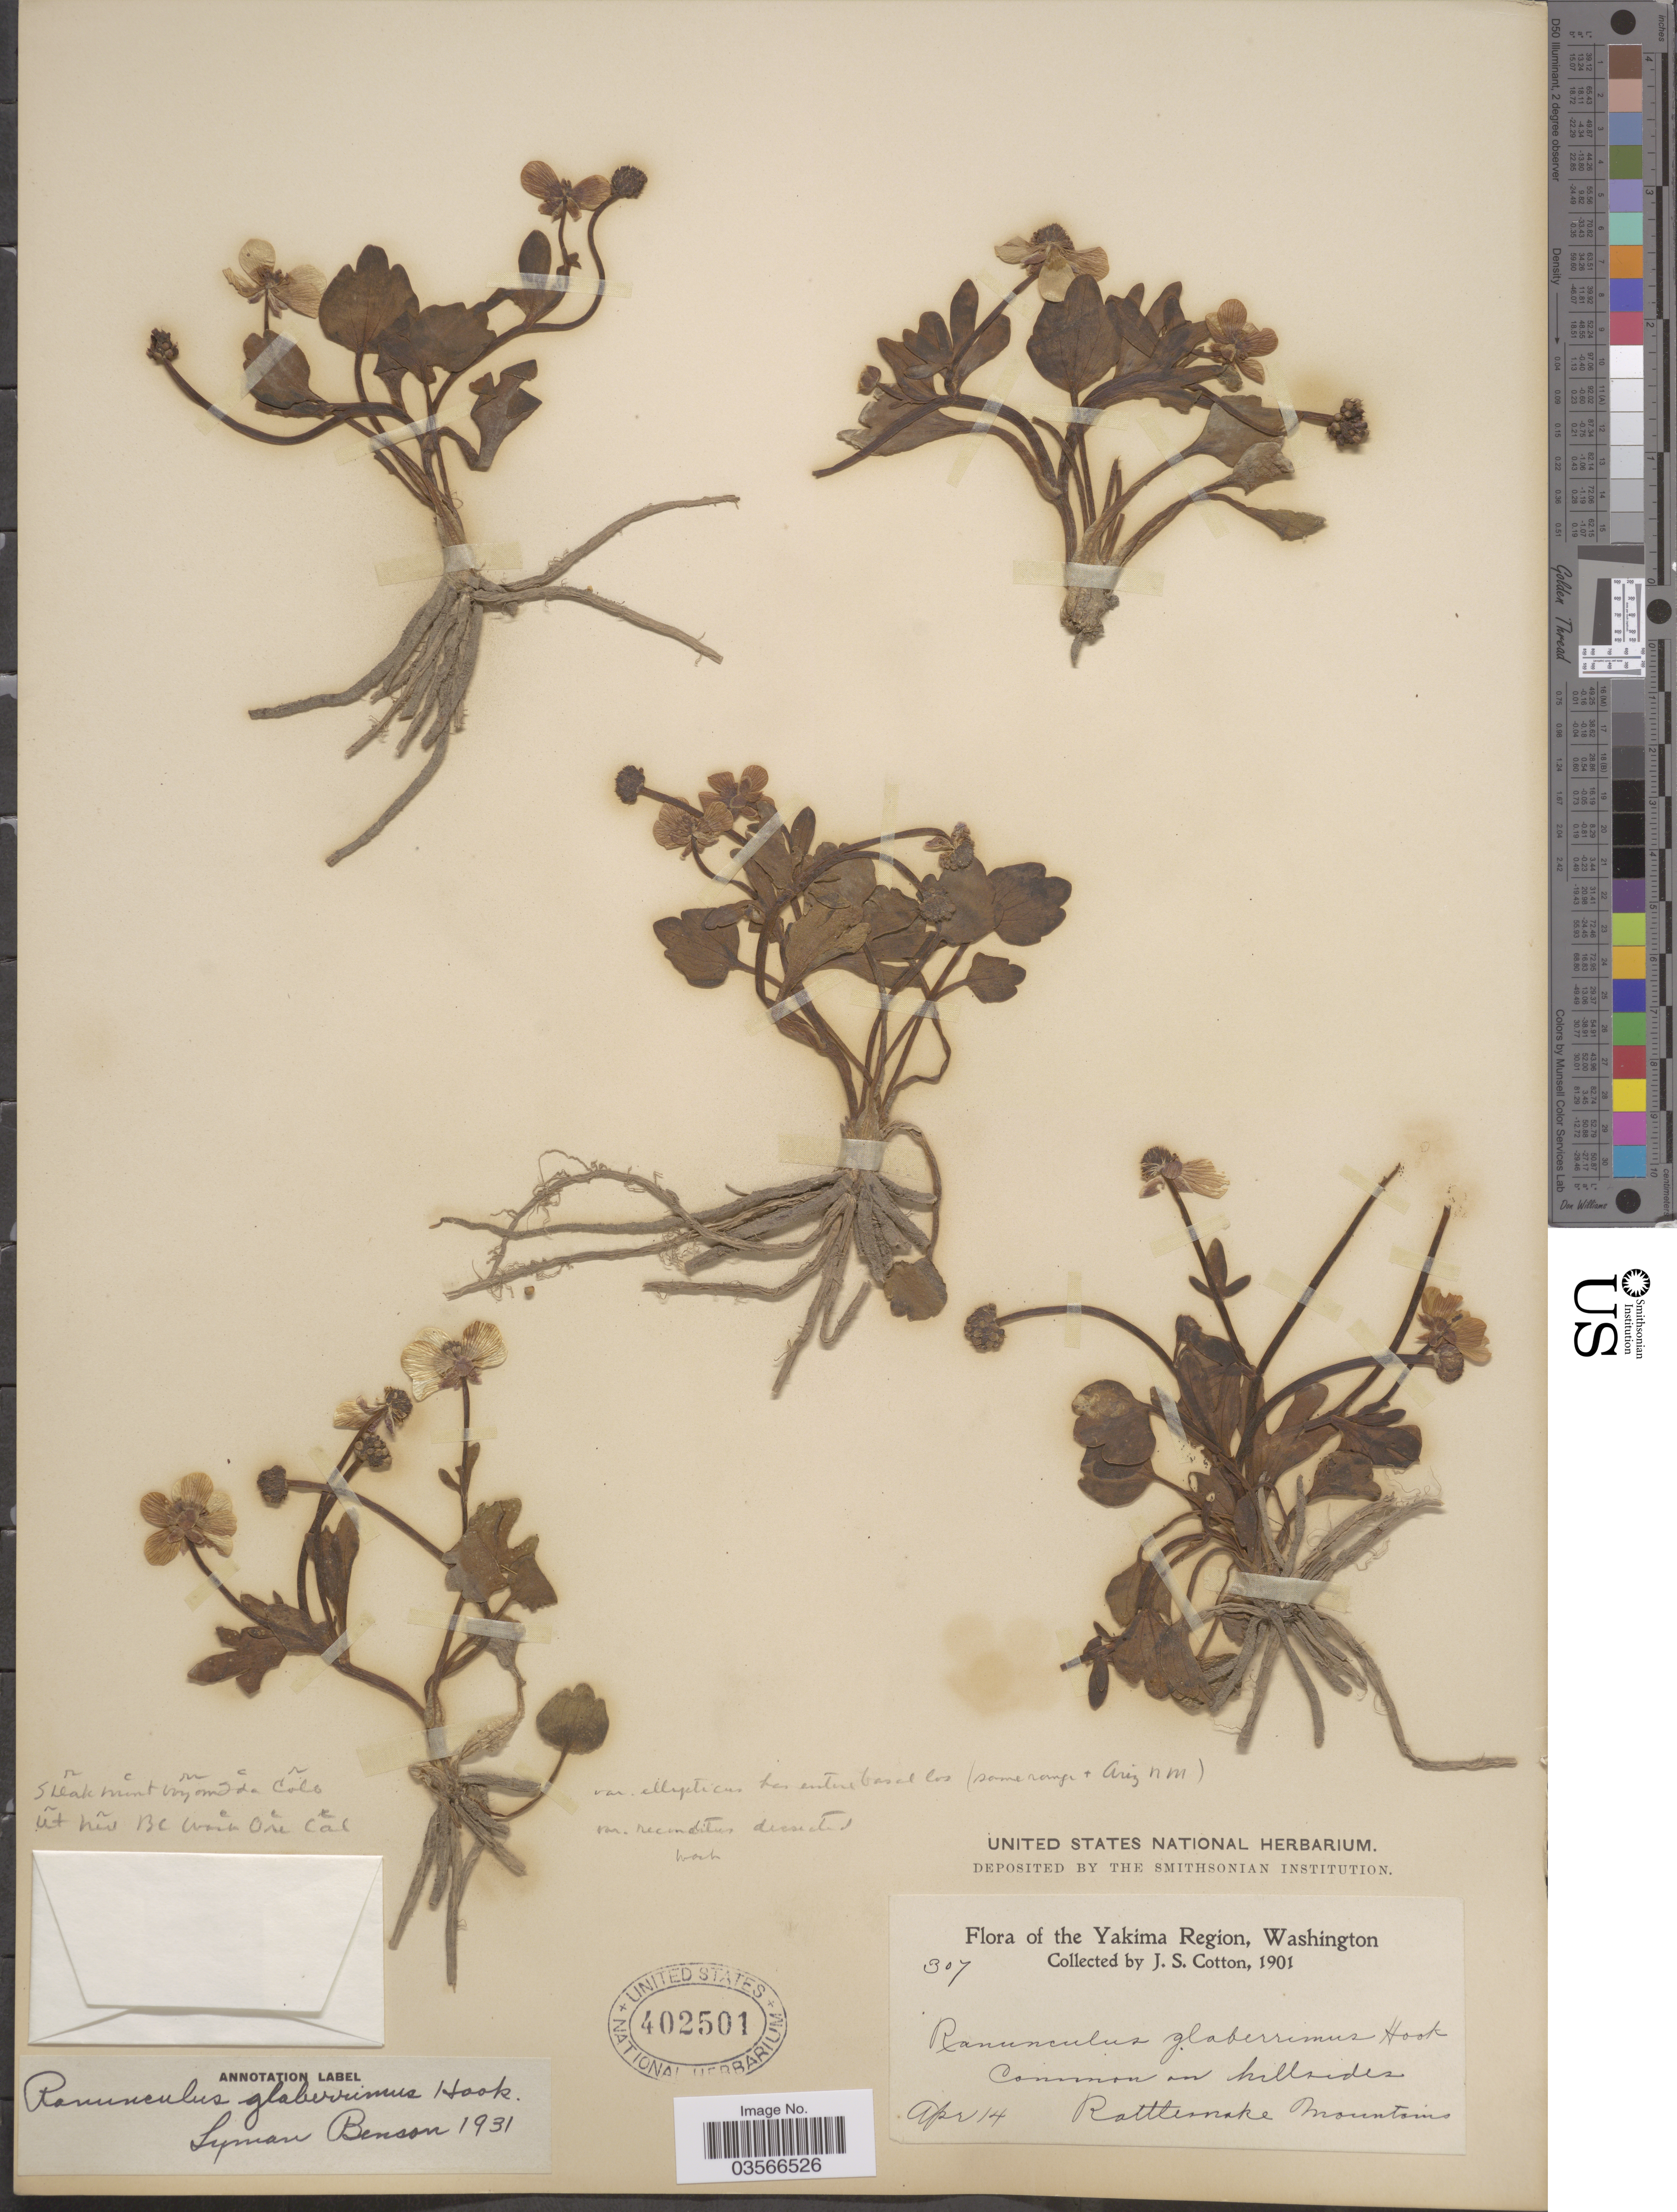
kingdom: Plantae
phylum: Tracheophyta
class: Magnoliopsida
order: Ranunculales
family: Ranunculaceae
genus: Ranunculus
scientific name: Ranunculus glaberrimus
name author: Hook.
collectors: J. S. Cotton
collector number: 307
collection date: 1901-04-14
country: United States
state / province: Washington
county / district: Yakima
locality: The Yakima Region. Common on hillsides. Rattlesnake Mountains.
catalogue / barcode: US 402501